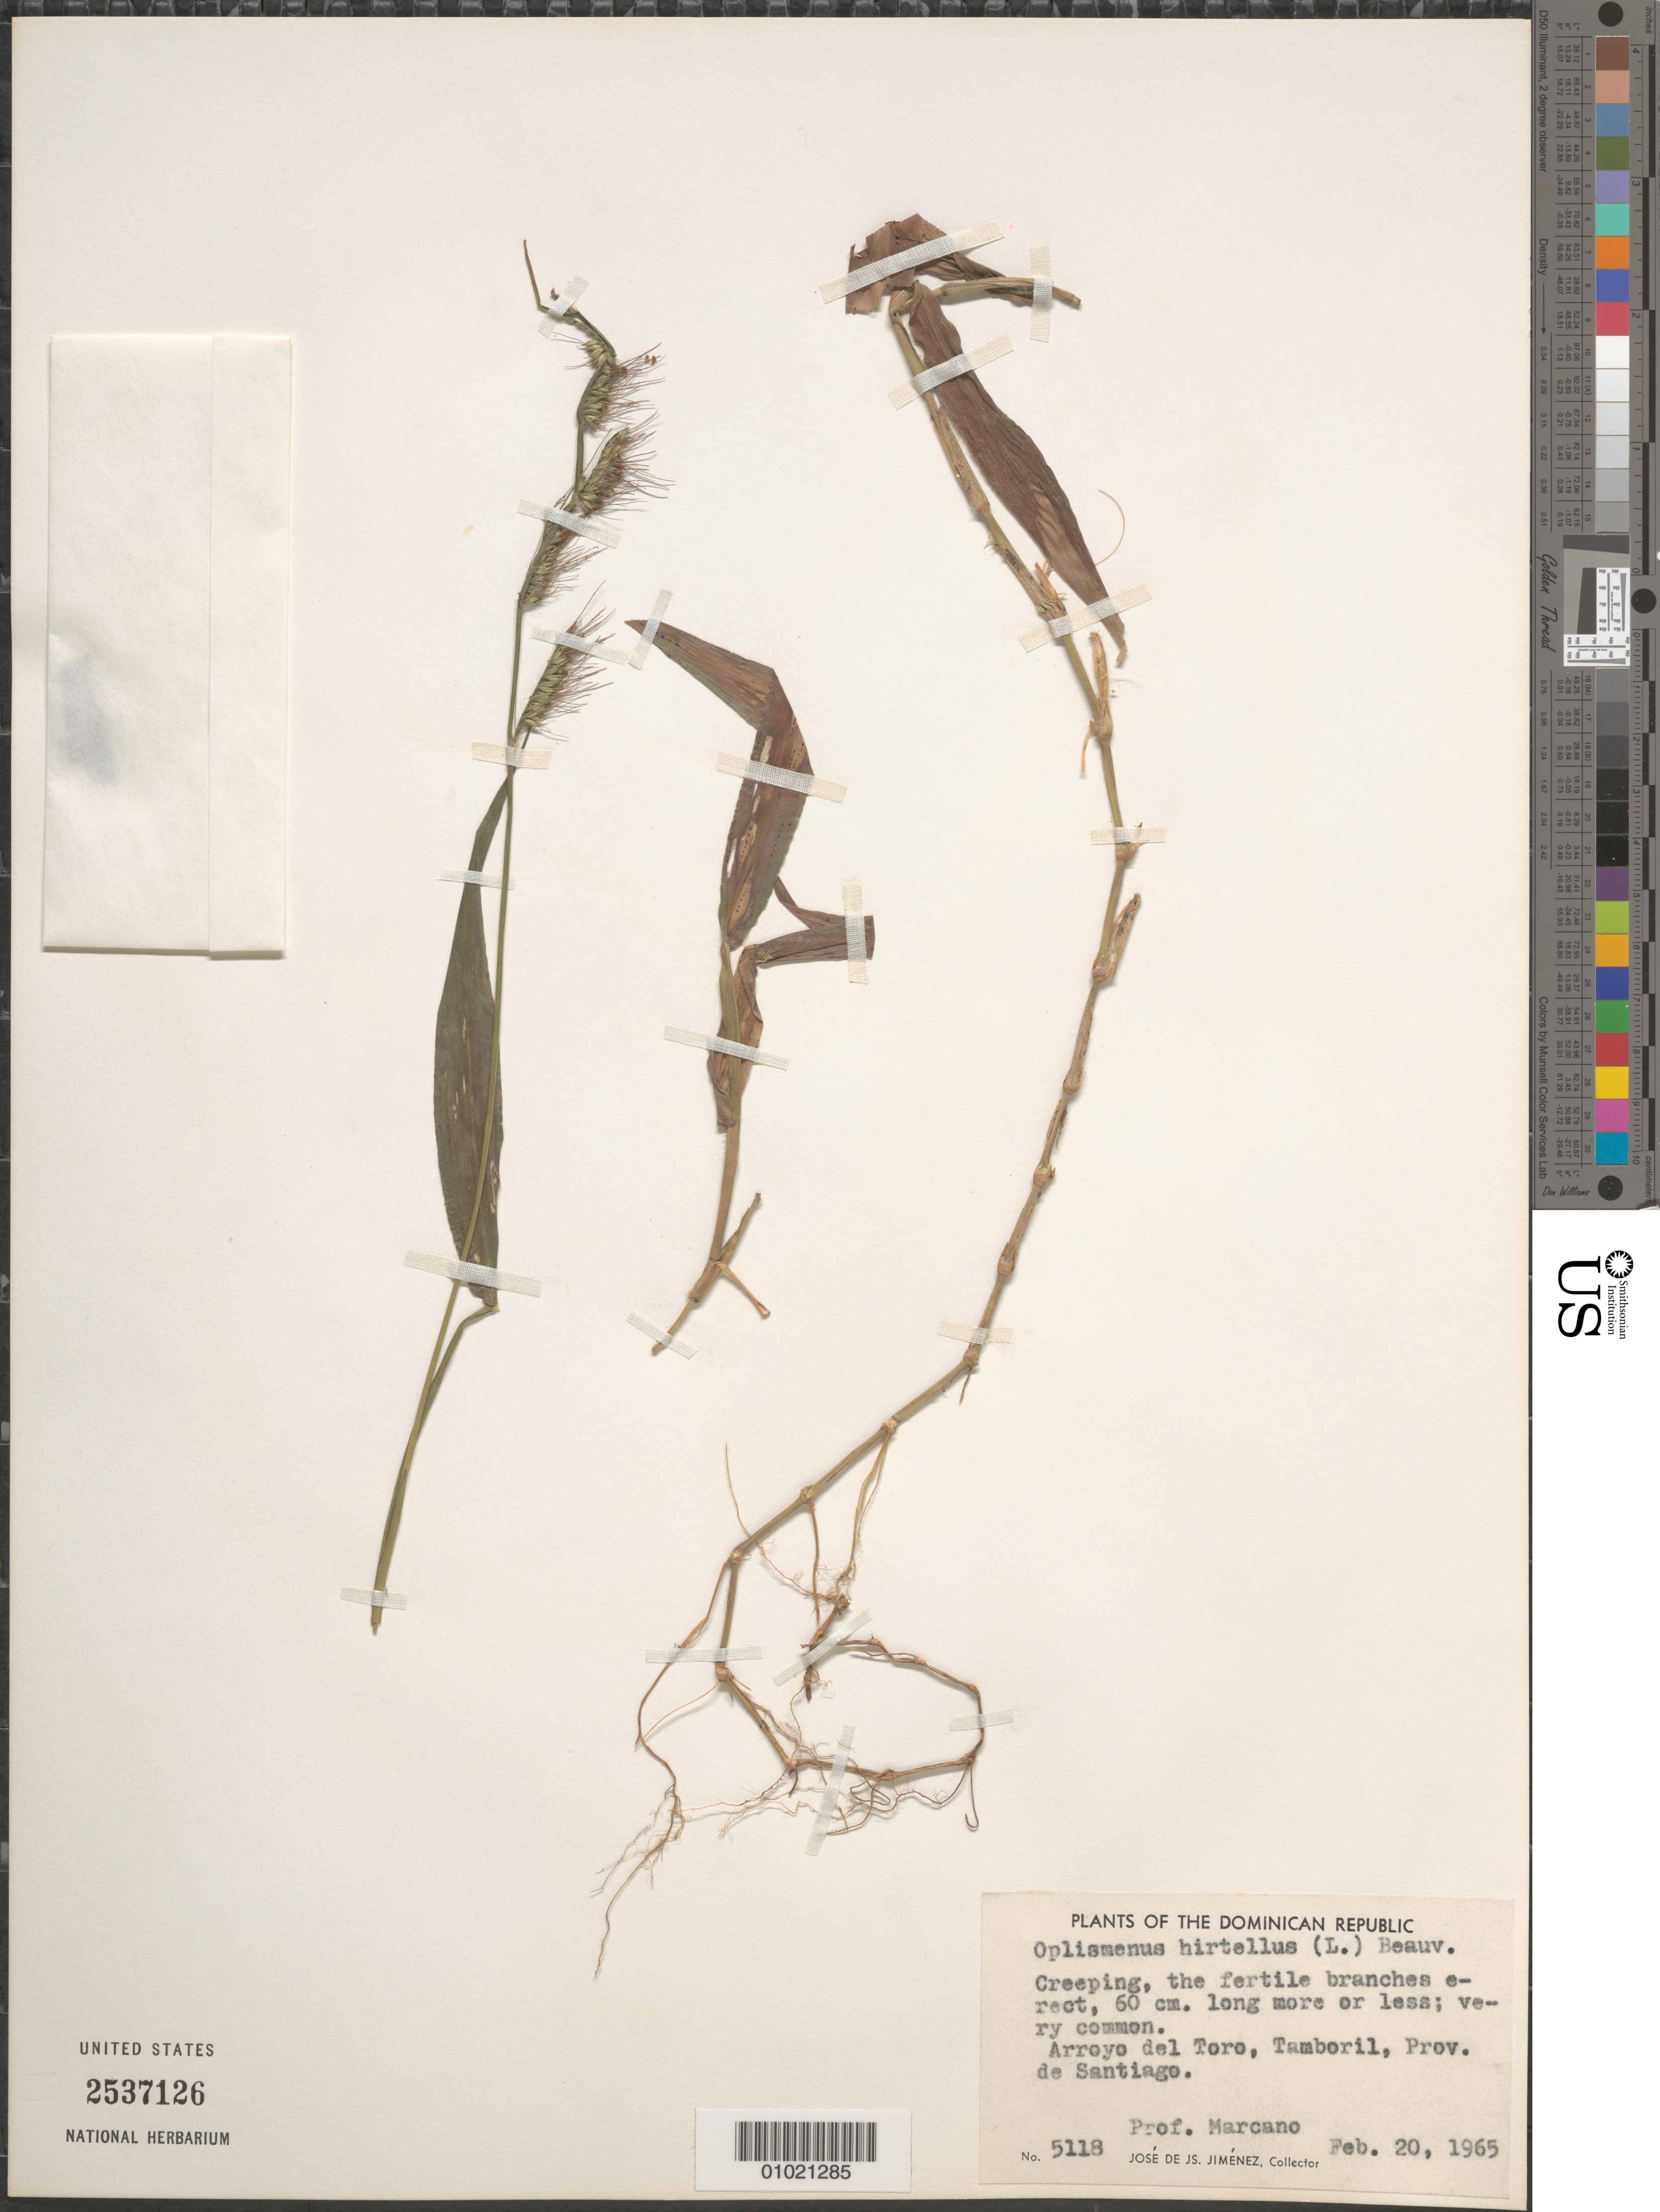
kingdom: Plantae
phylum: Tracheophyta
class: Liliopsida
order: Poales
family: Poaceae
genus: Oplismenus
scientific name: Oplismenus hirtellus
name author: (L.) P. Beauv.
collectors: J. J. Jiménez Almonte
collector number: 5118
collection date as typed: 20 Feb 1965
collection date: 1965-02-20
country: Dominican Republic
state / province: Santiago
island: Hispaniola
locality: Arroyo del Toro, Tamboril.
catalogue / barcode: US 2537126